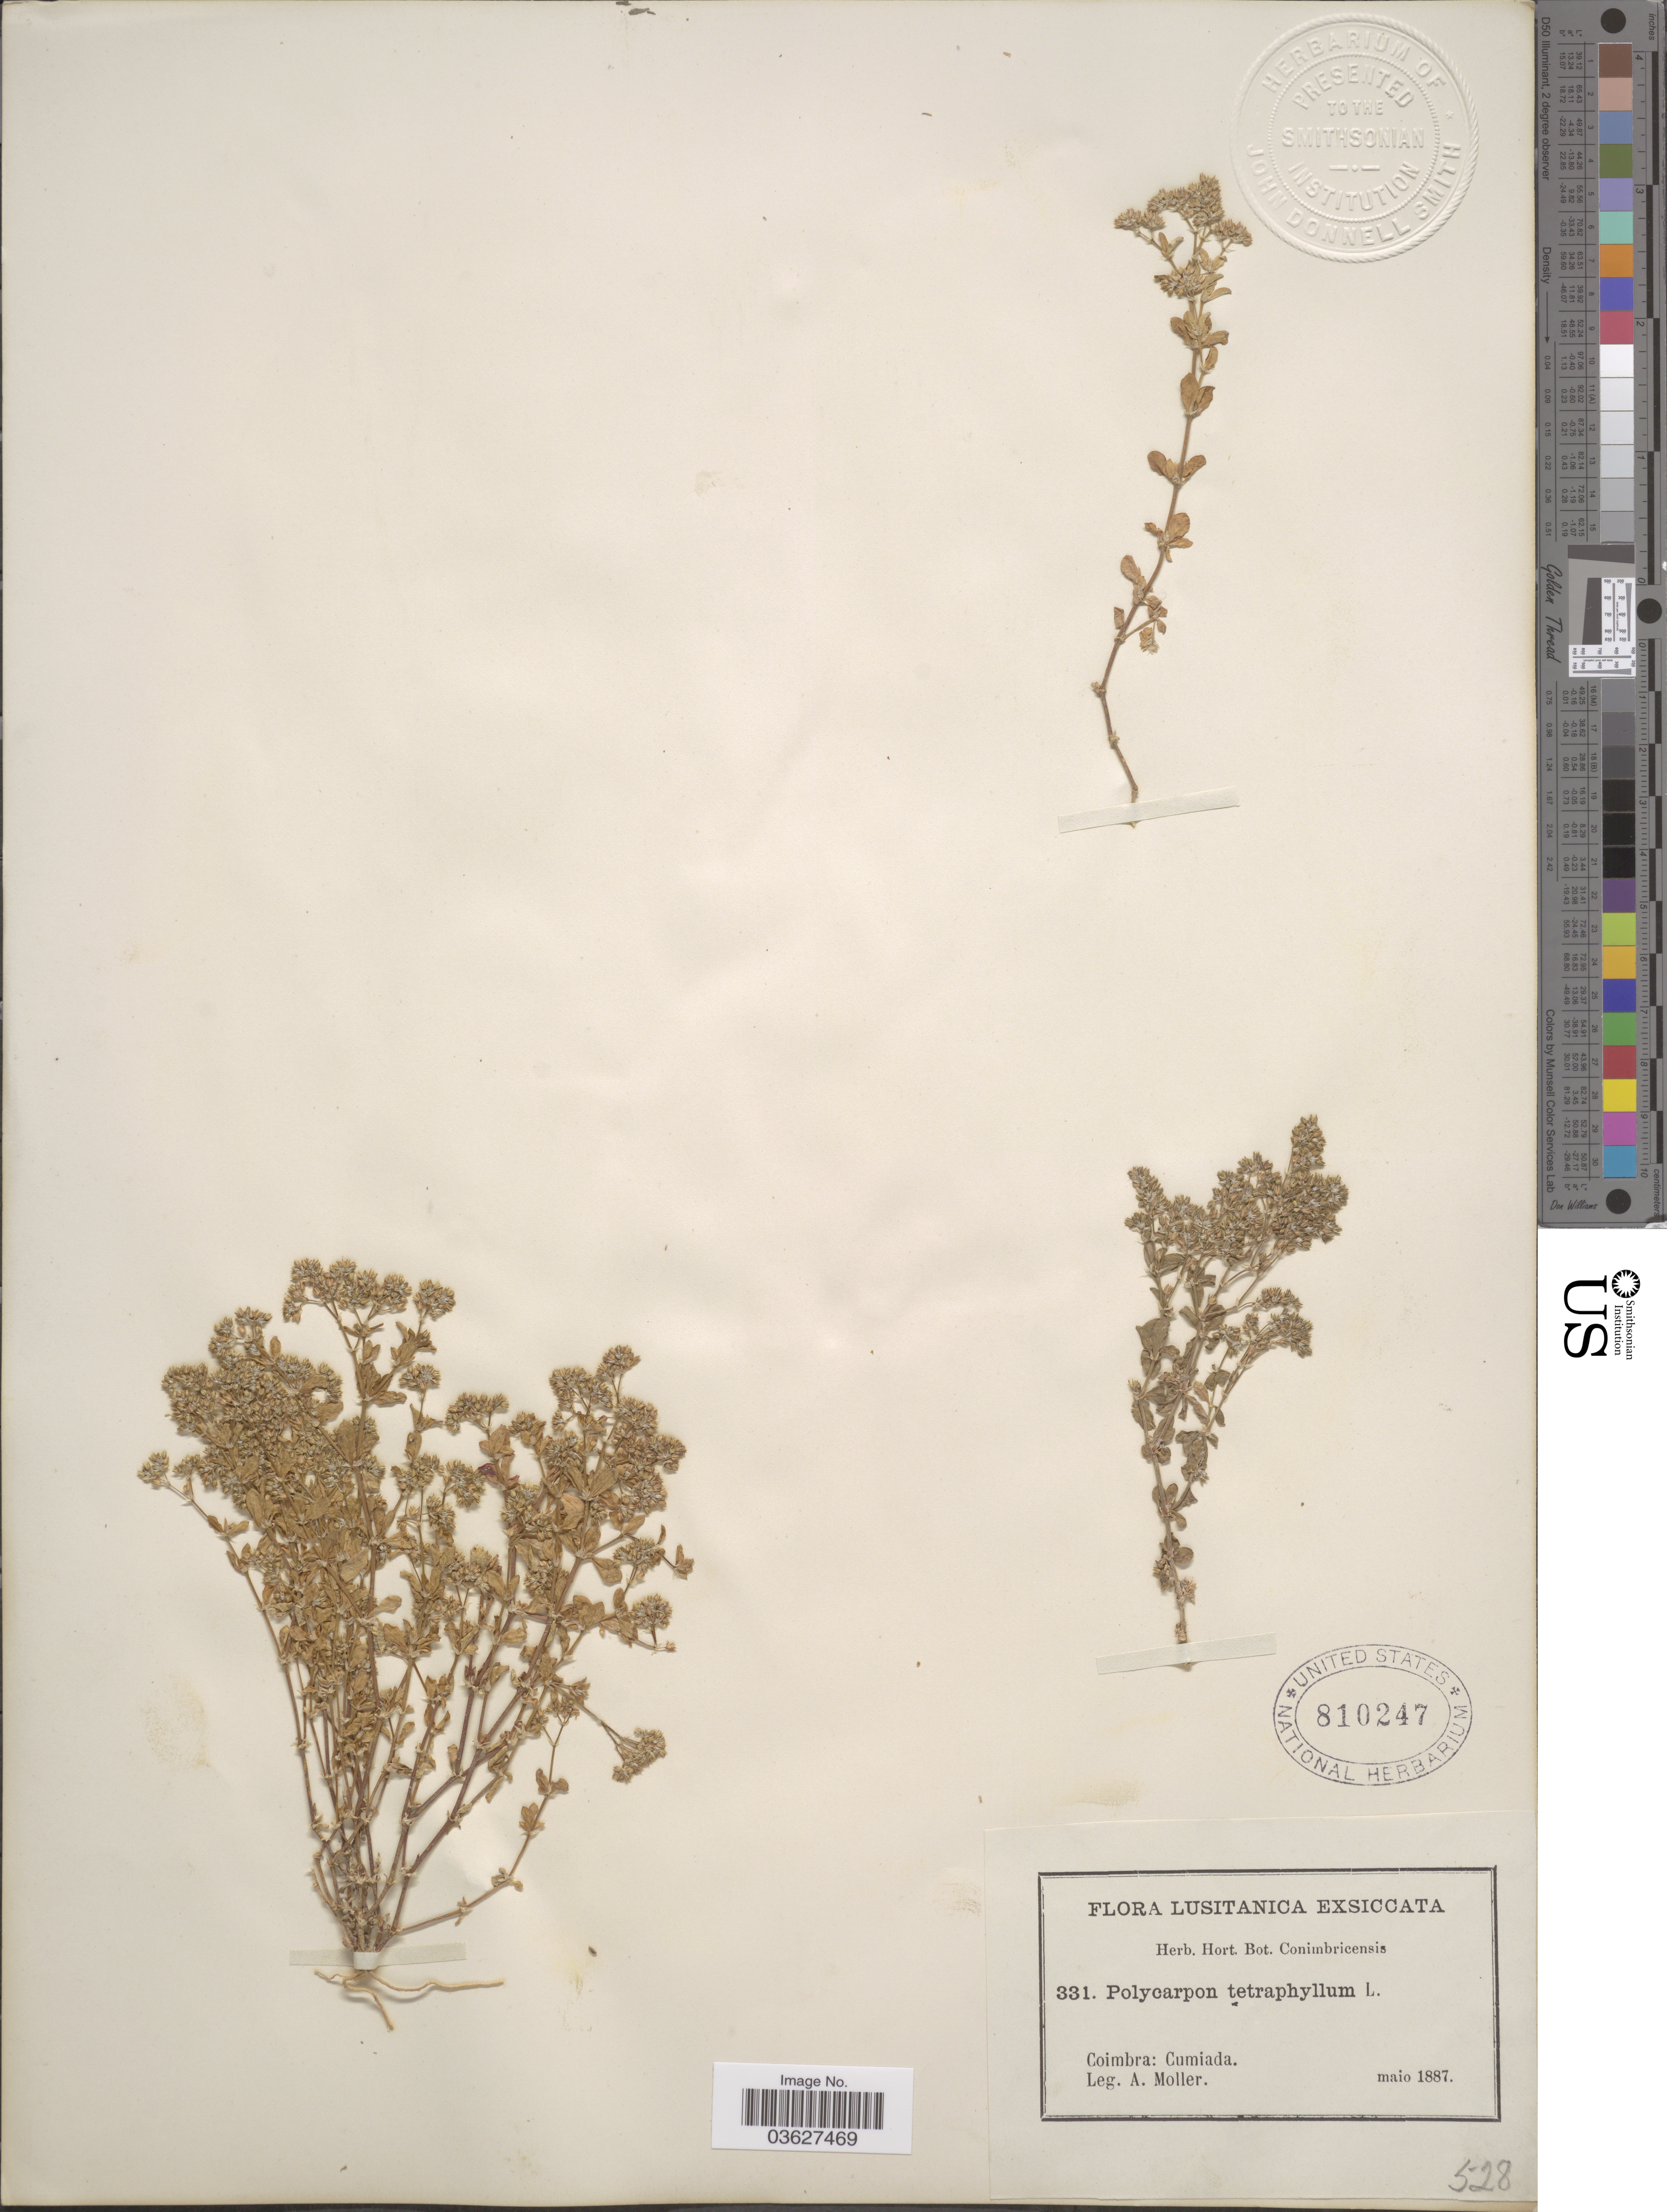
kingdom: Plantae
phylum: Tracheophyta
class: Magnoliopsida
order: Caryophyllales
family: Caryophyllaceae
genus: Polycarpon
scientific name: Polycarpon tetraphyllum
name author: (L.) L.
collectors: A. Moller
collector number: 331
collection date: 1887-05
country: Portugal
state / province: Coimbra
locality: Lusitanica. Cumiada.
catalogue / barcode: US 810247